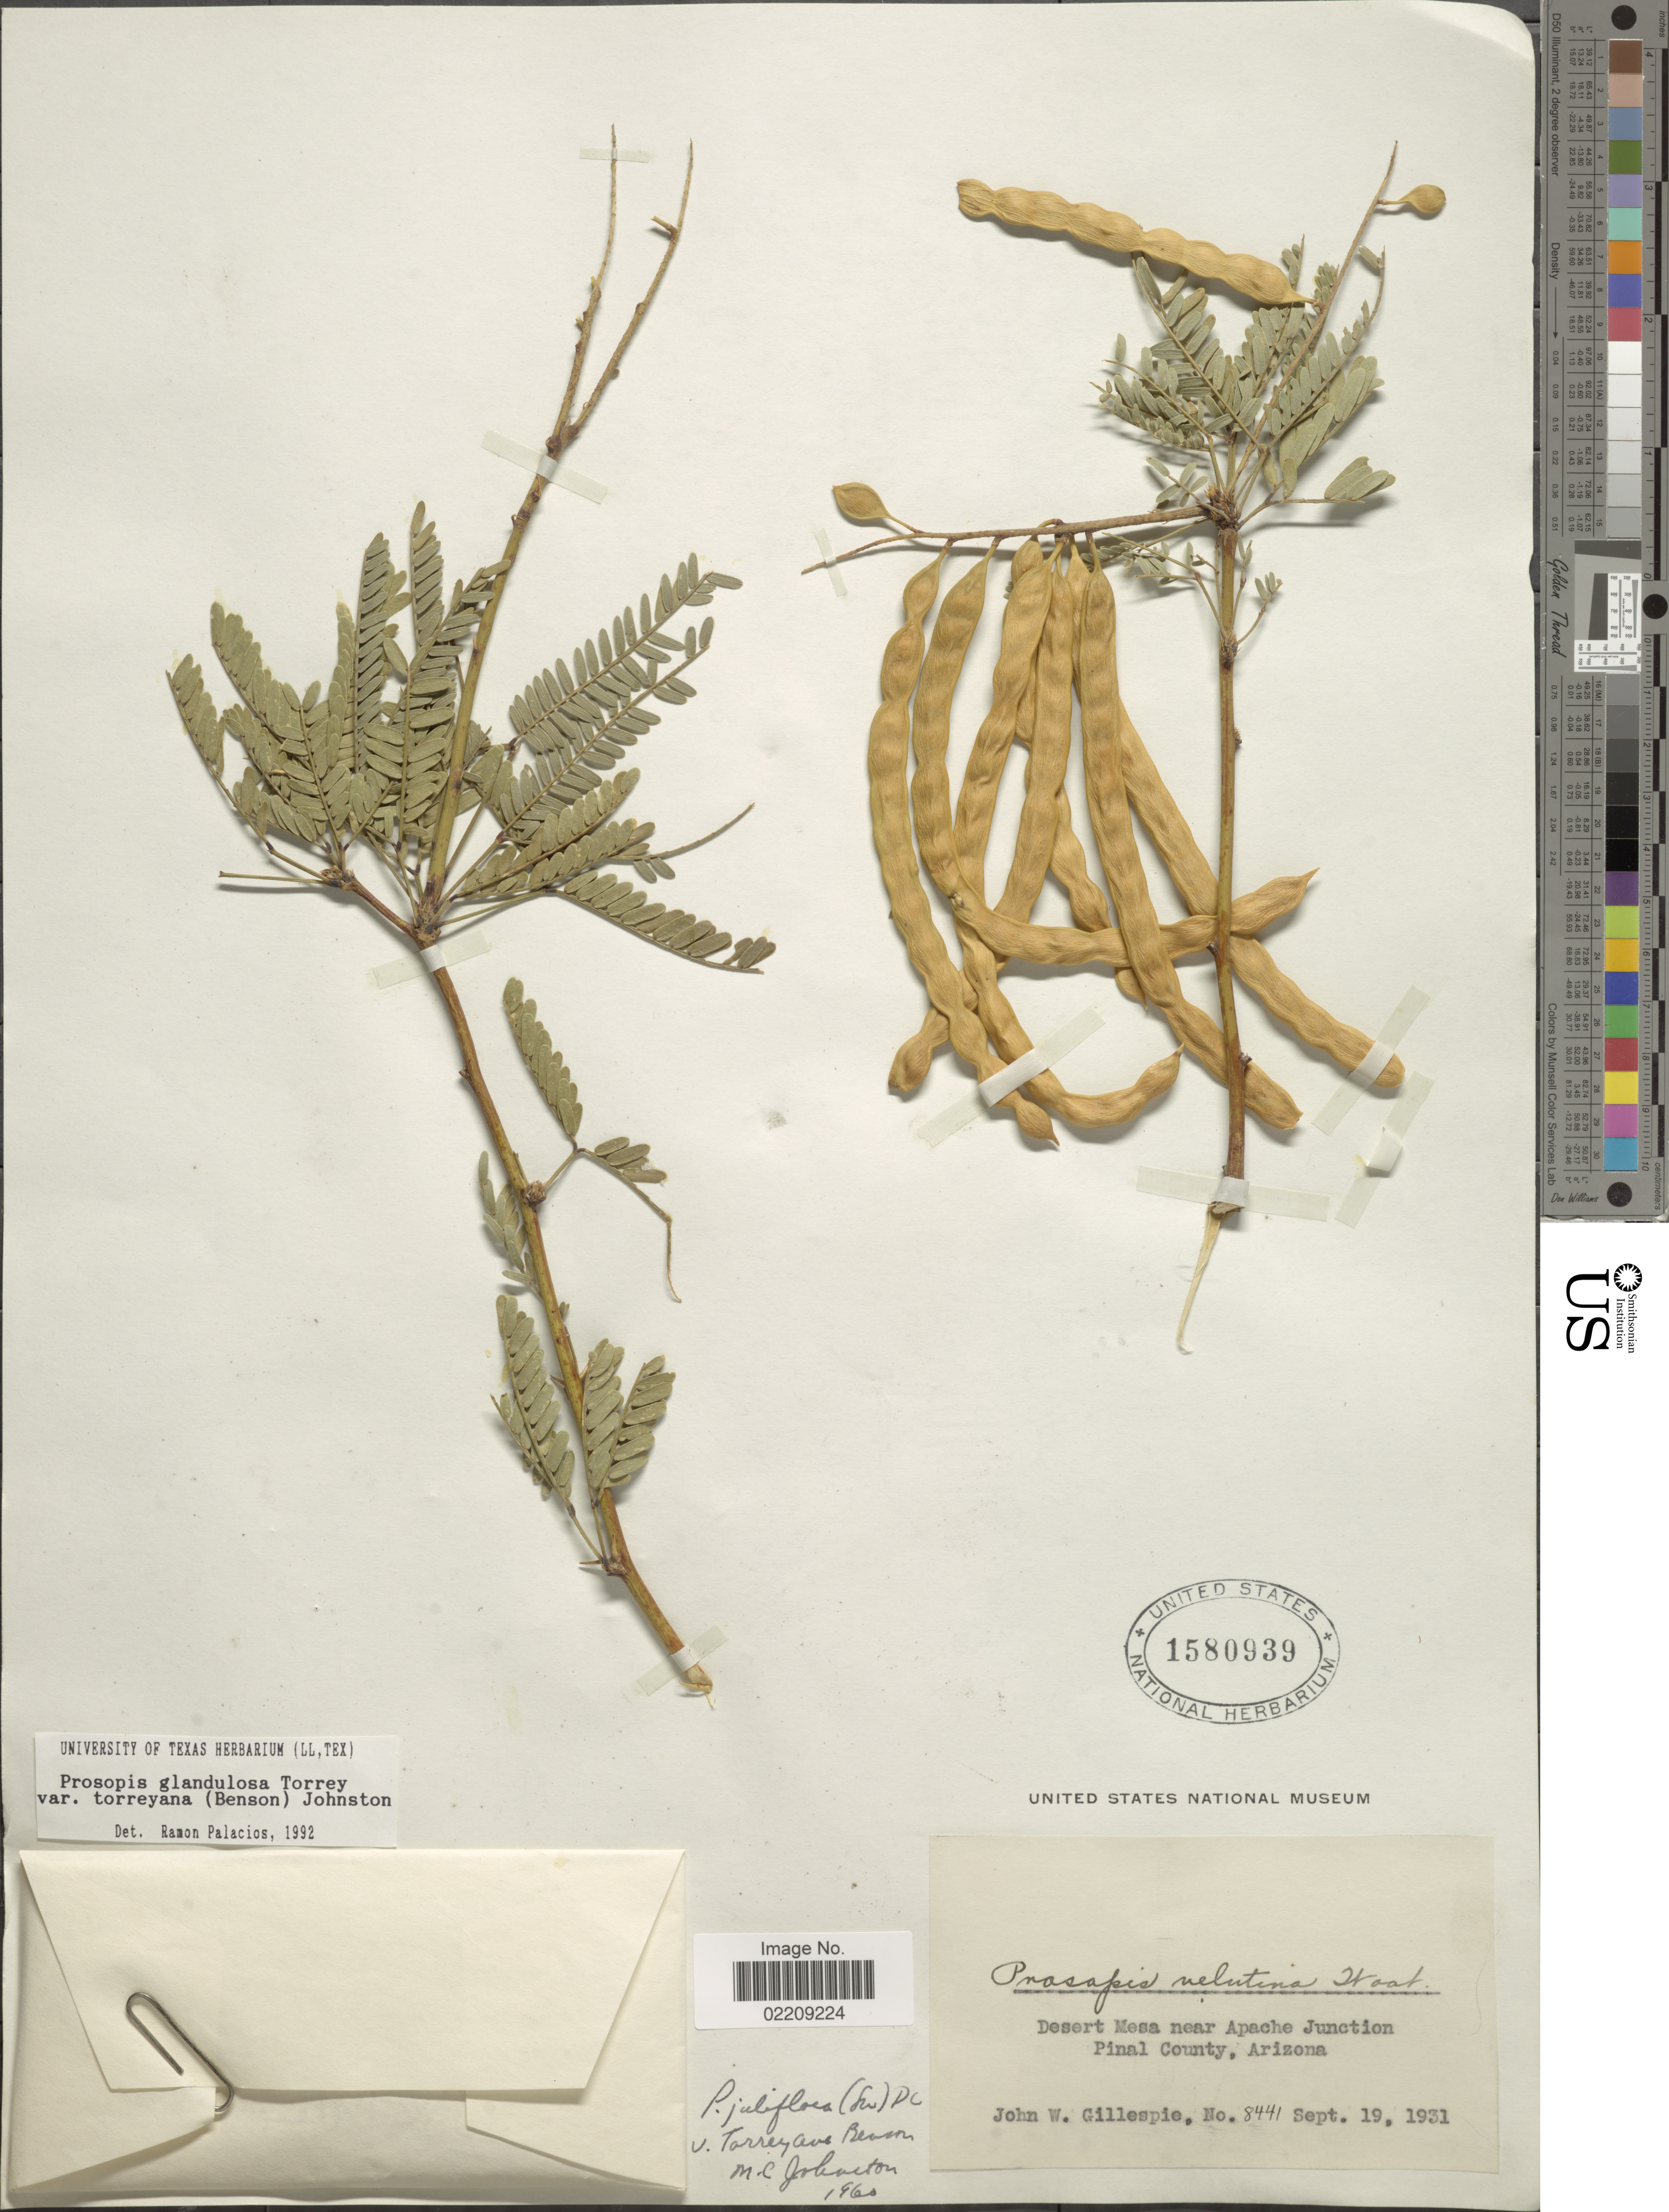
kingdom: Plantae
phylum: Tracheophyta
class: Magnoliopsida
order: Fabales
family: Fabaceae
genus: Neltuma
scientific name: Neltuma odorata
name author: (Torr. & Frém.) C. E. Hughes & G.P. Lewis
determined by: Strong, Mark T., (BOT), Smithsonian Institution - National Museum of Natural History (UNITED STATES)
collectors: J. W. Gillespie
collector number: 8441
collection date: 1931-09-19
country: United States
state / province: Arizona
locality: Desert Mesa near Apache Junction Pinal County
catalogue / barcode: US 1580939